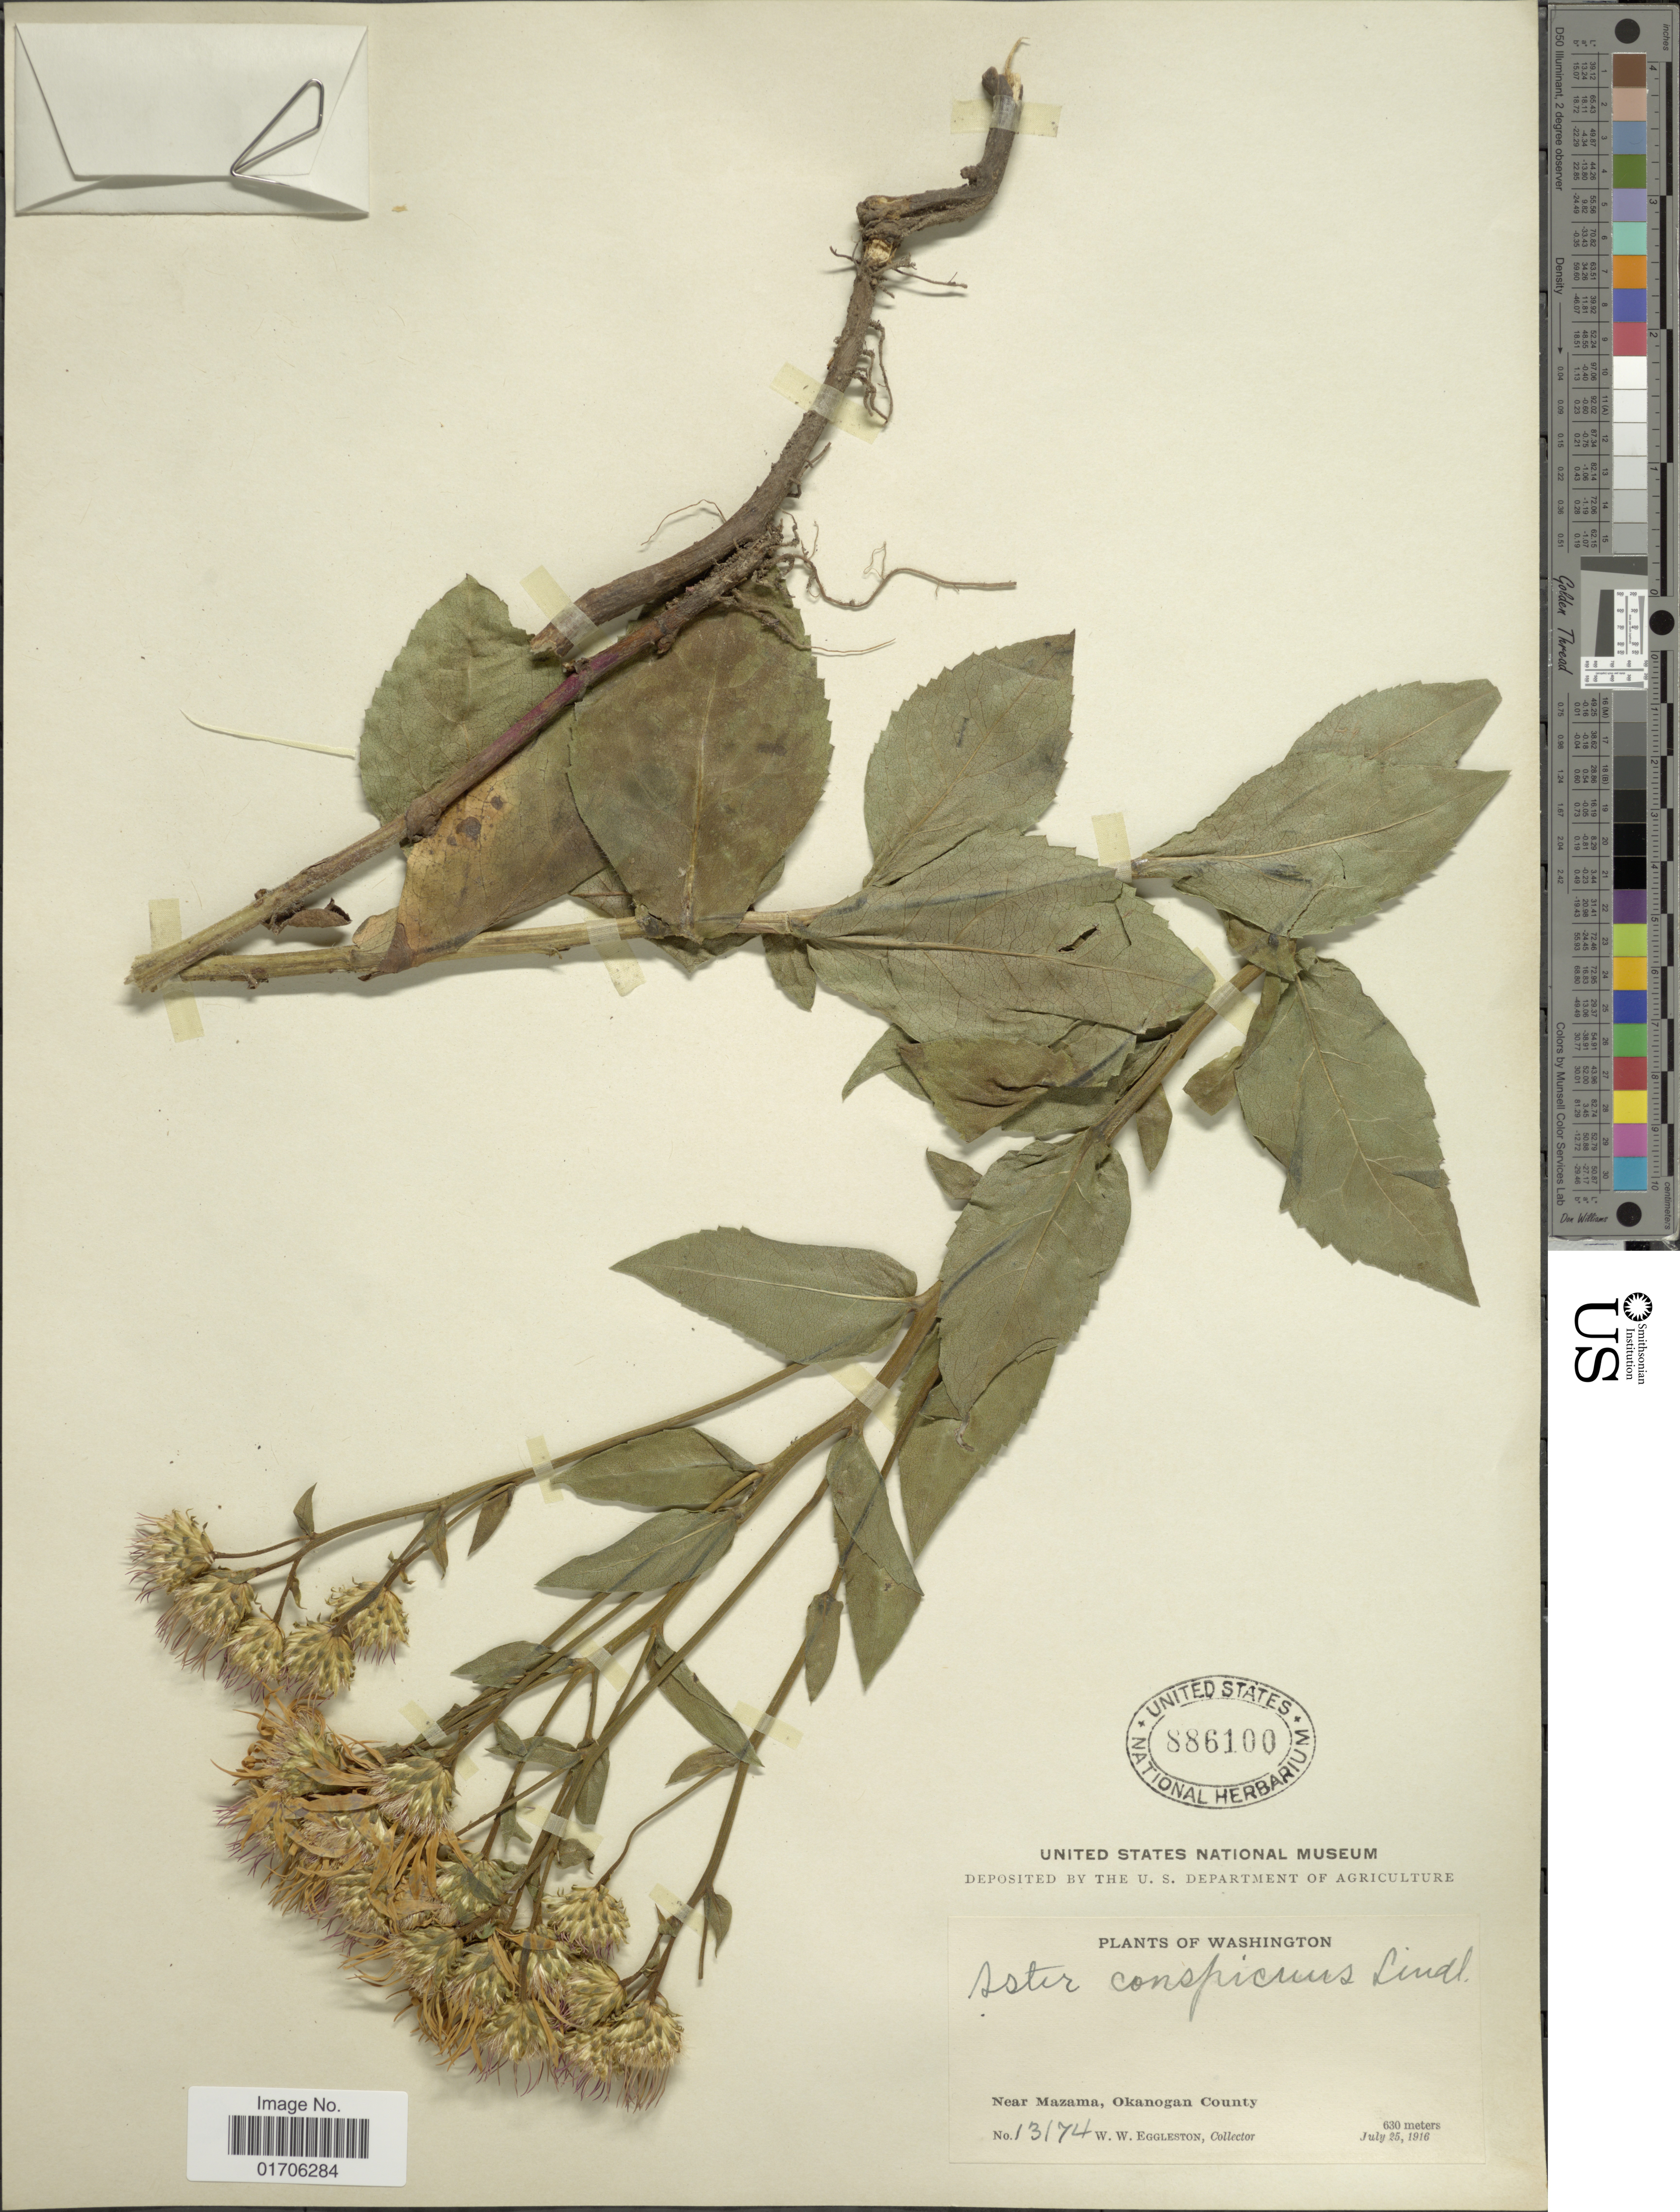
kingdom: Plantae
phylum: Tracheophyta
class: Magnoliopsida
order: Asterales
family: Asteraceae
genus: Eurybia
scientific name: Eurybia conspicua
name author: (Lindl.) G.L. Nesom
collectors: W. W. Eggleston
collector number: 13174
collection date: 1916-07-25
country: United States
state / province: Washington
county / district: Okanogan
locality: Washington. Near Mazama, Okanogan County.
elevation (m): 630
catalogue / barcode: US 886100